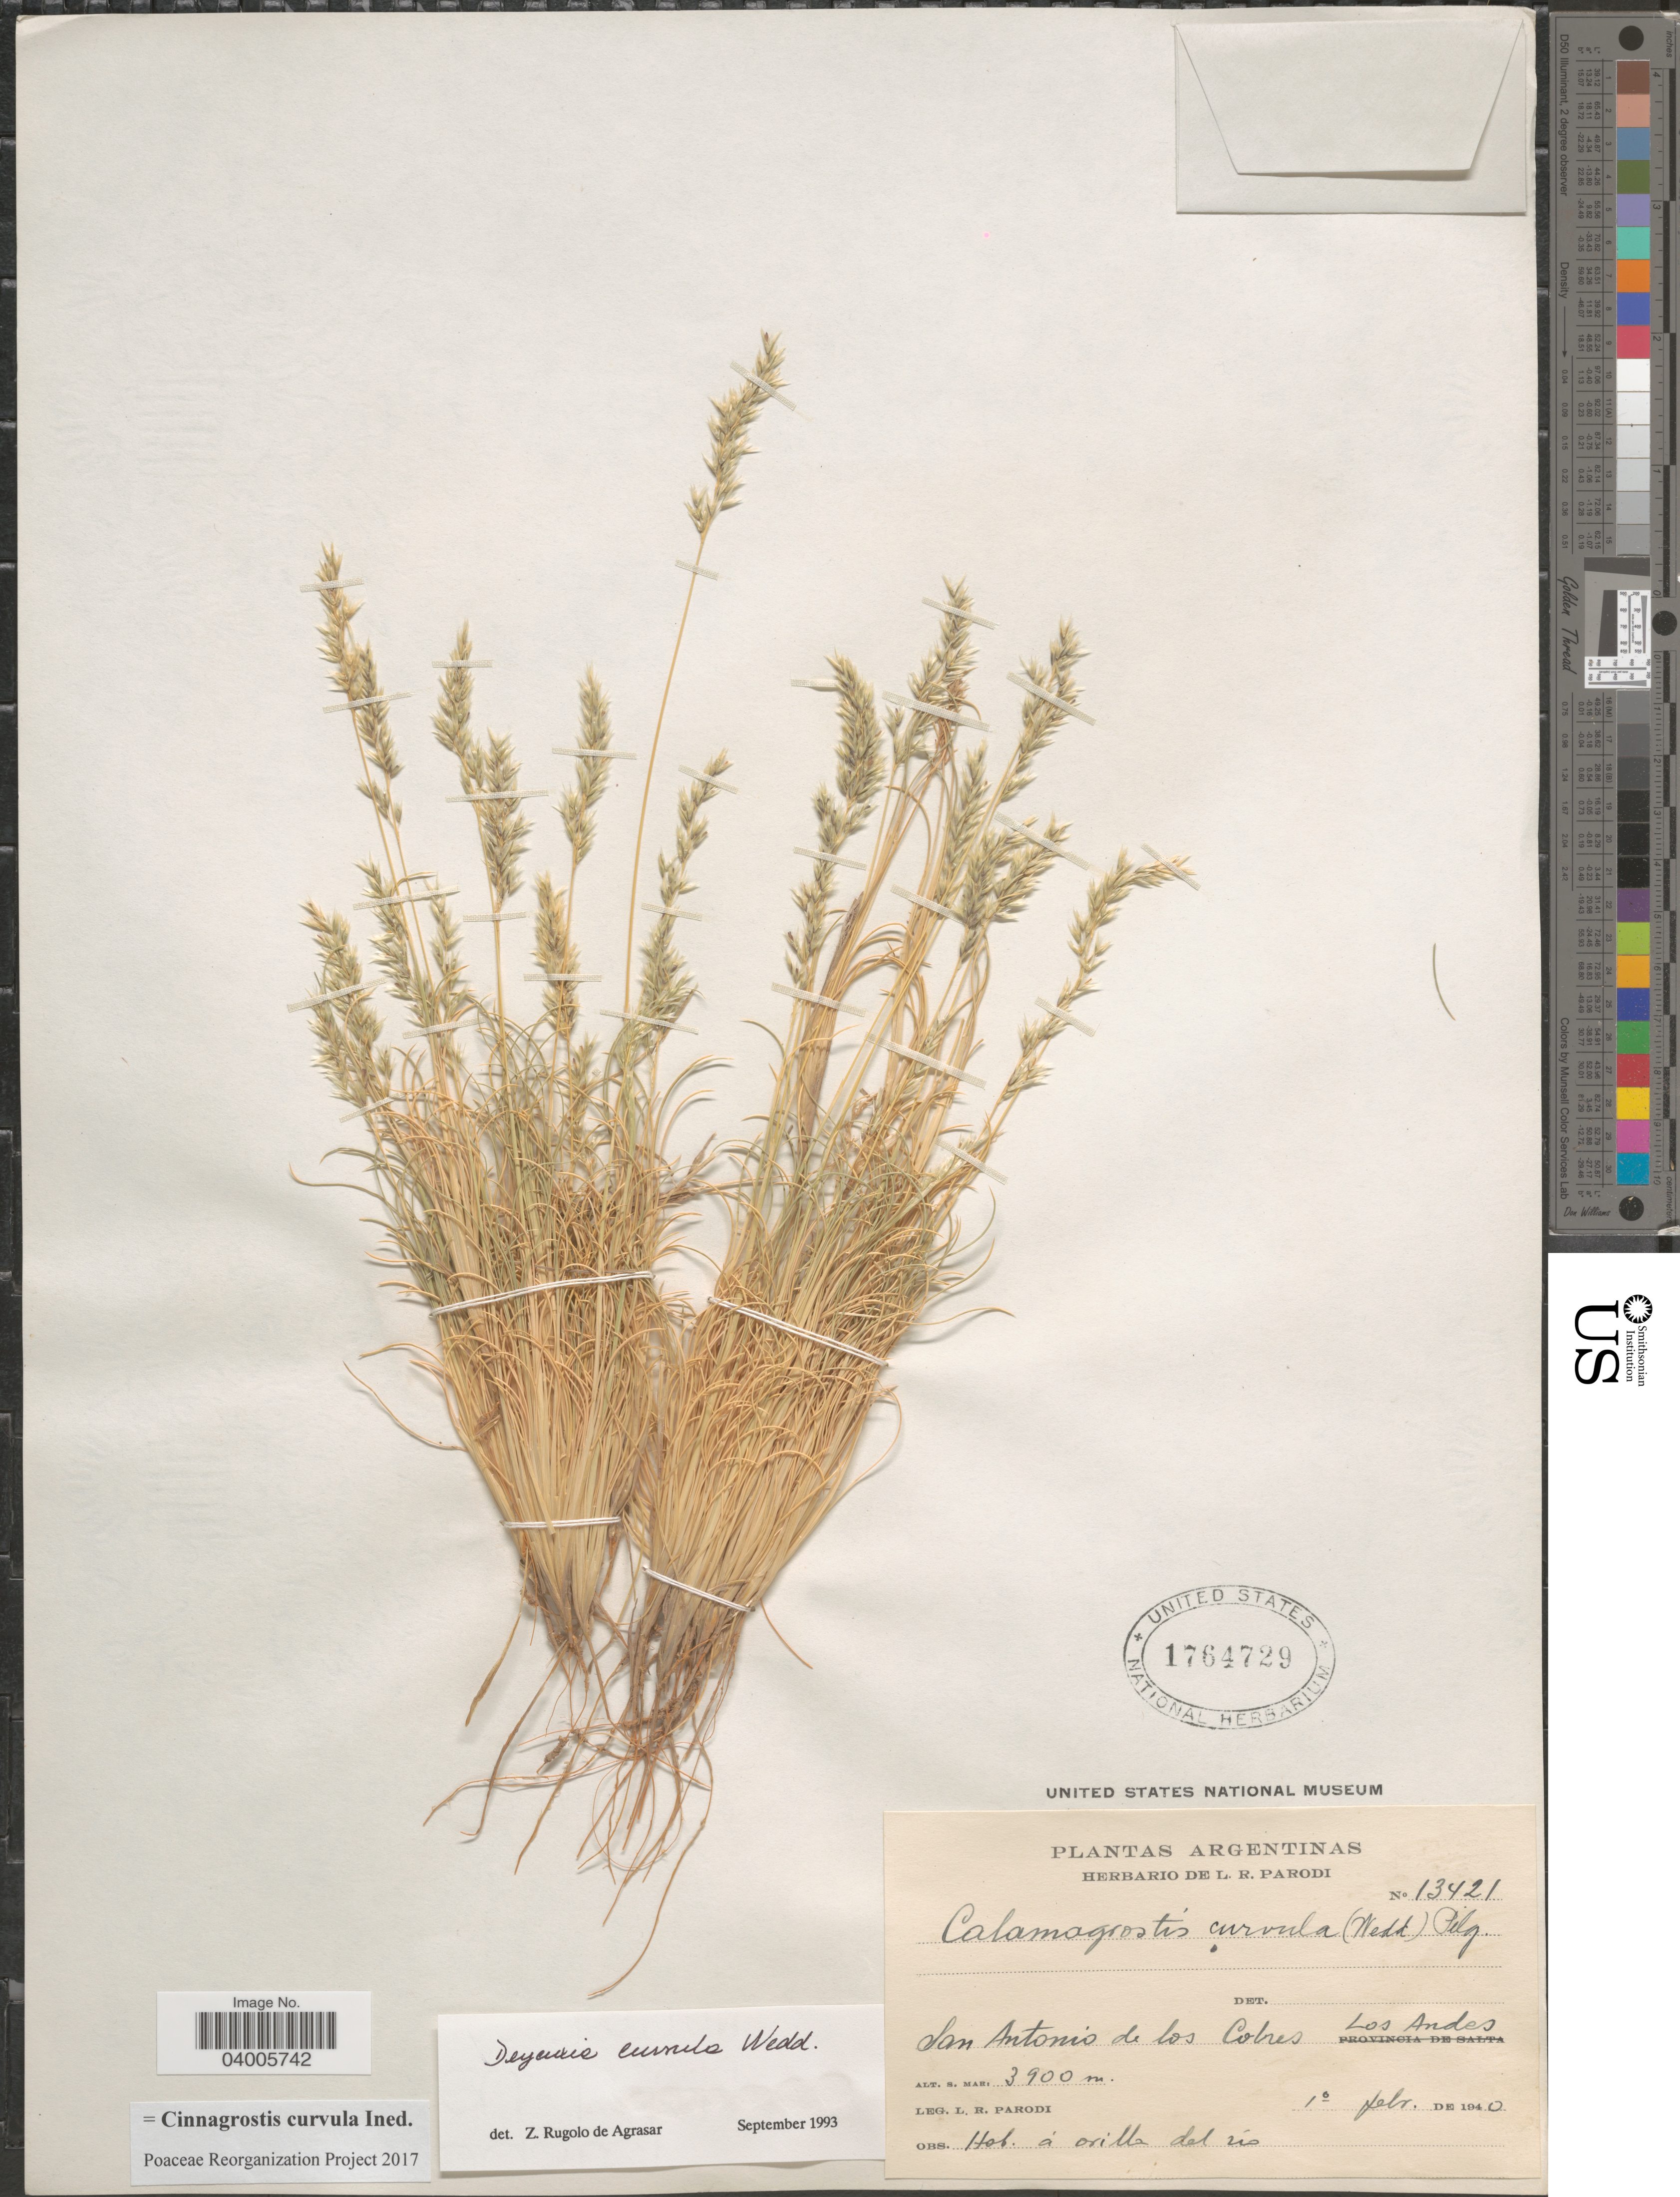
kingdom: Plantae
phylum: Tracheophyta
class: Liliopsida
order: Poales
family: Poaceae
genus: Cinnagrostis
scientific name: Cinnagrostis curvula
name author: (Wedd.) P.M. Peterson et al.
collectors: L. R. Parodi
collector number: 13421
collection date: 1940-02-01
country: Argentina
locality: San Antonio de los Cobres. Los Andes. Á orilla del río.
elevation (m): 3900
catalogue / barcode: US 1764729